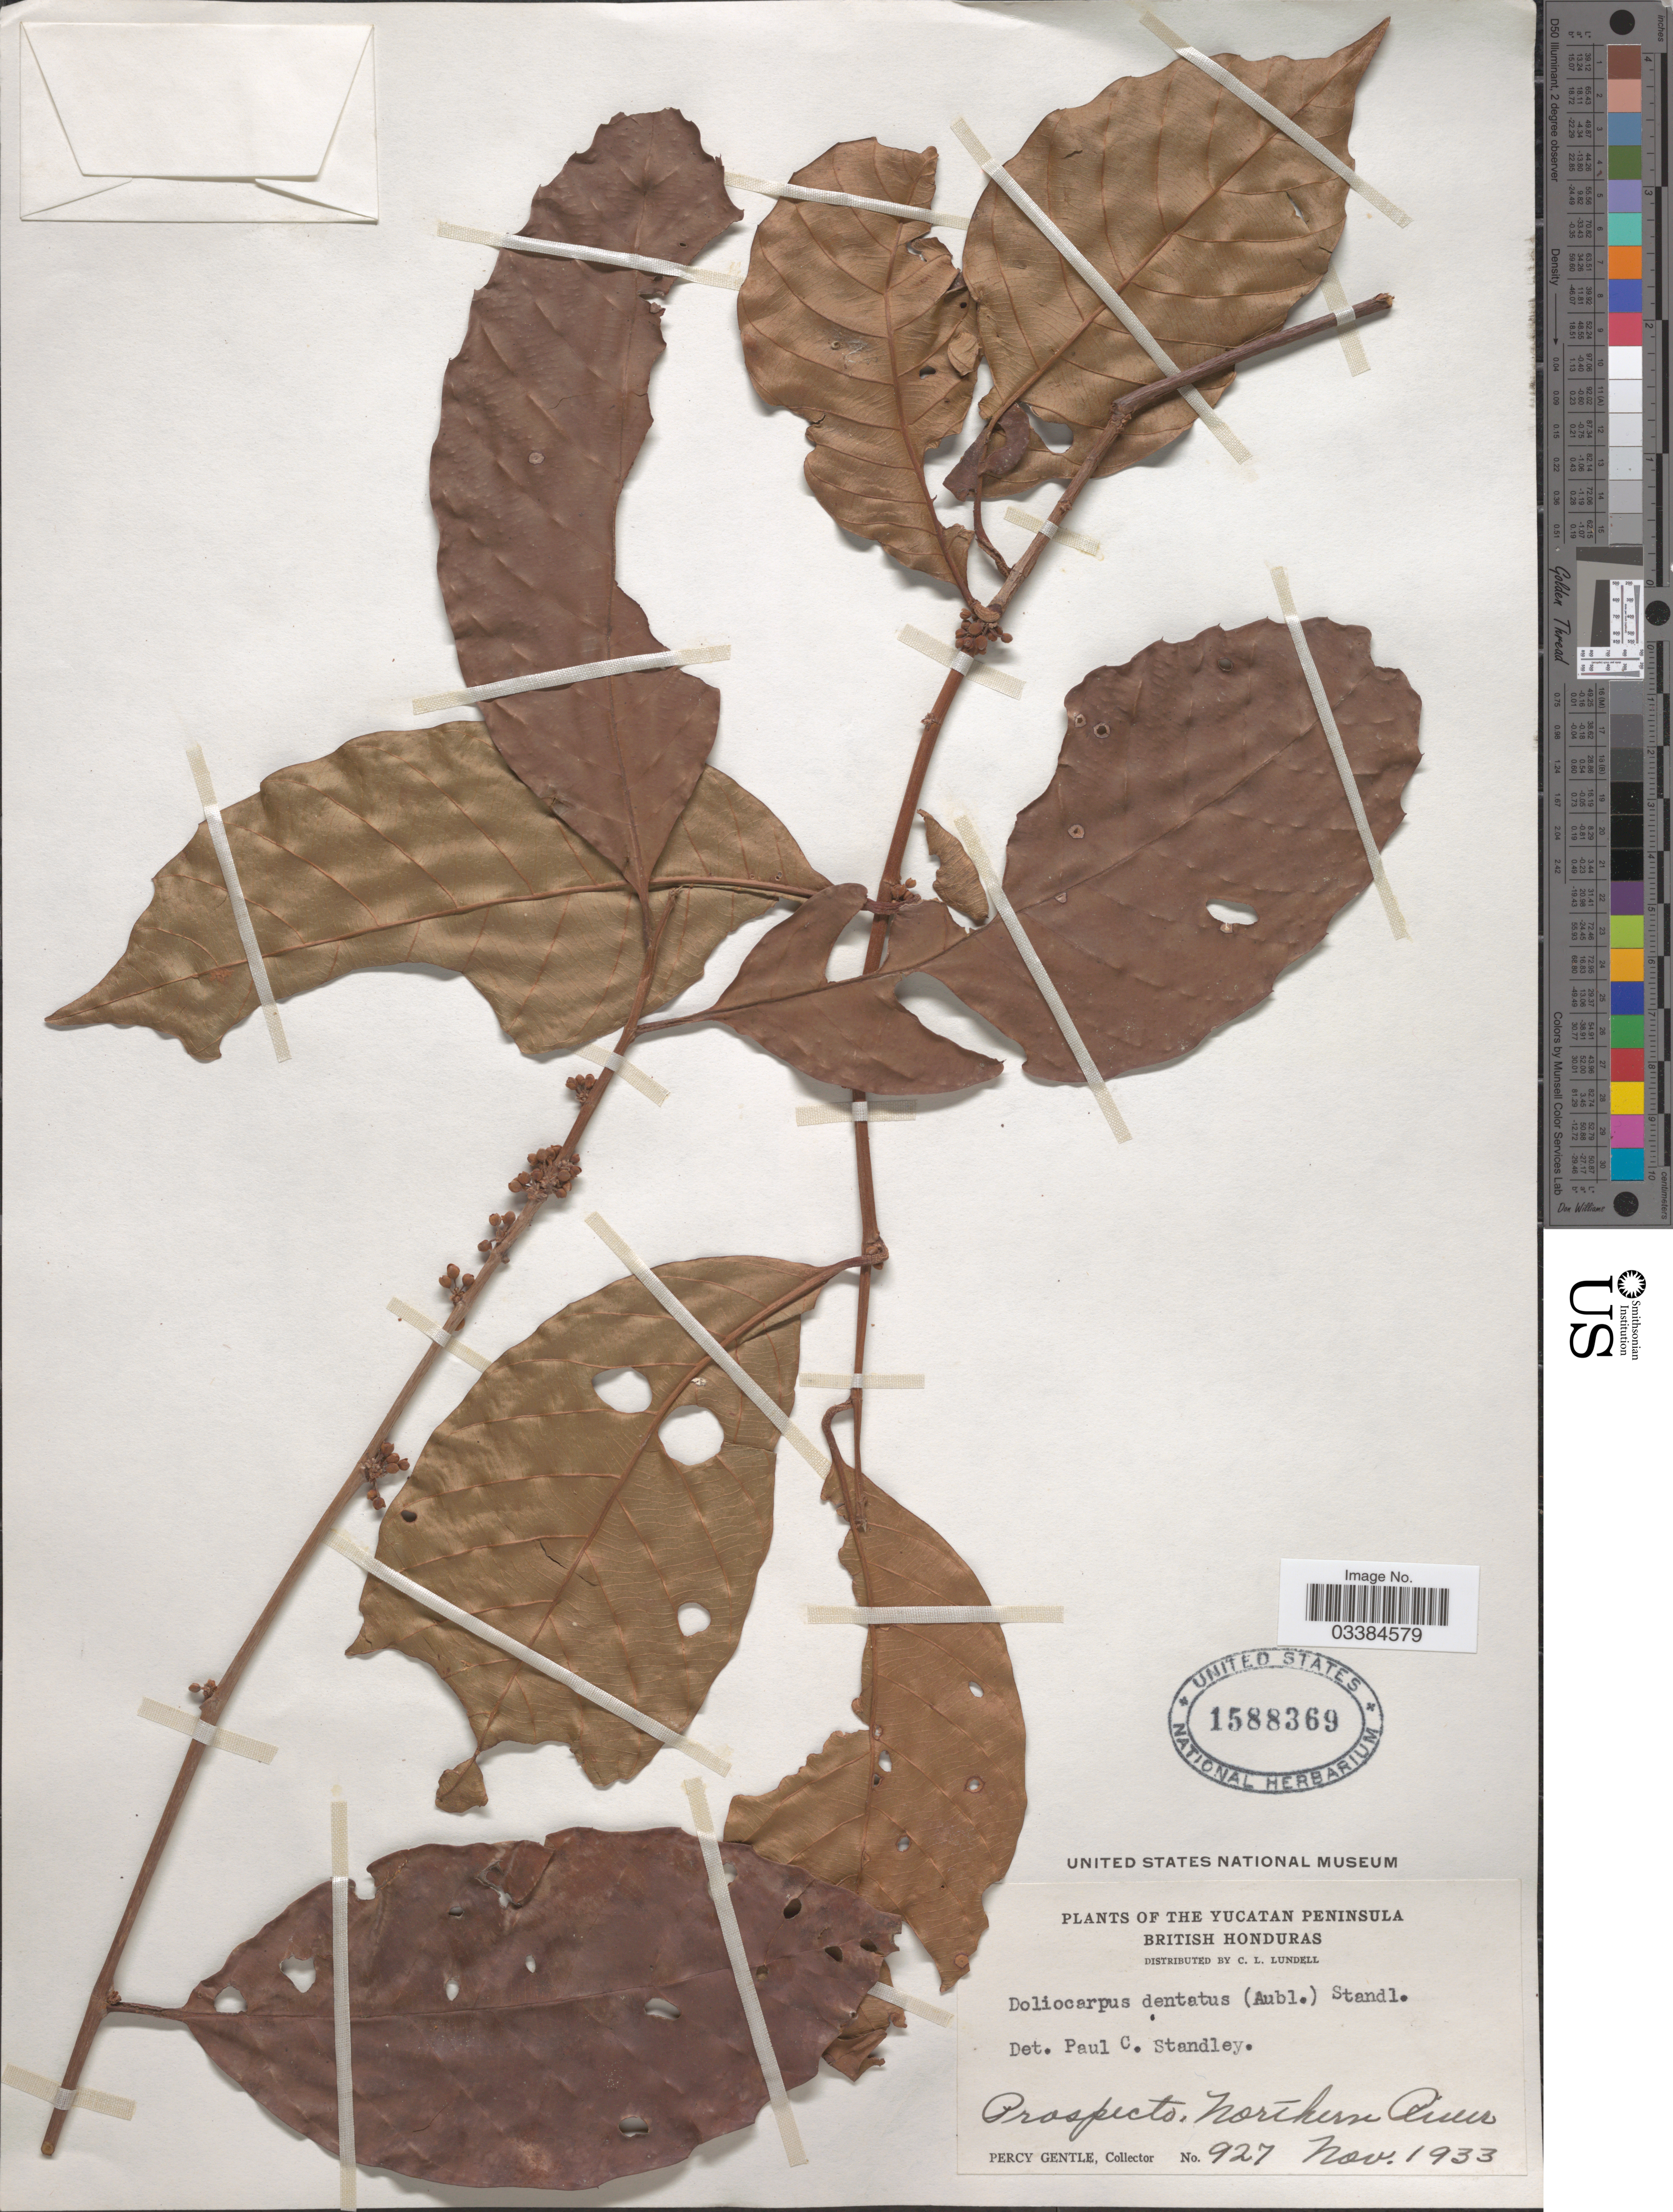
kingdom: Plantae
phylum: Tracheophyta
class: Magnoliopsida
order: Dilleniales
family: Dilleniaceae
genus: Doliocarpus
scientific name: Doliocarpus dentatus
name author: (Aubl.) Standl.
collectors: P. H. Gentle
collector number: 927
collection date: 1933-11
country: Belize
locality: The Yucatan Peninsula. British Honduras. Prospecto, Northern River.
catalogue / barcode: US 1588369